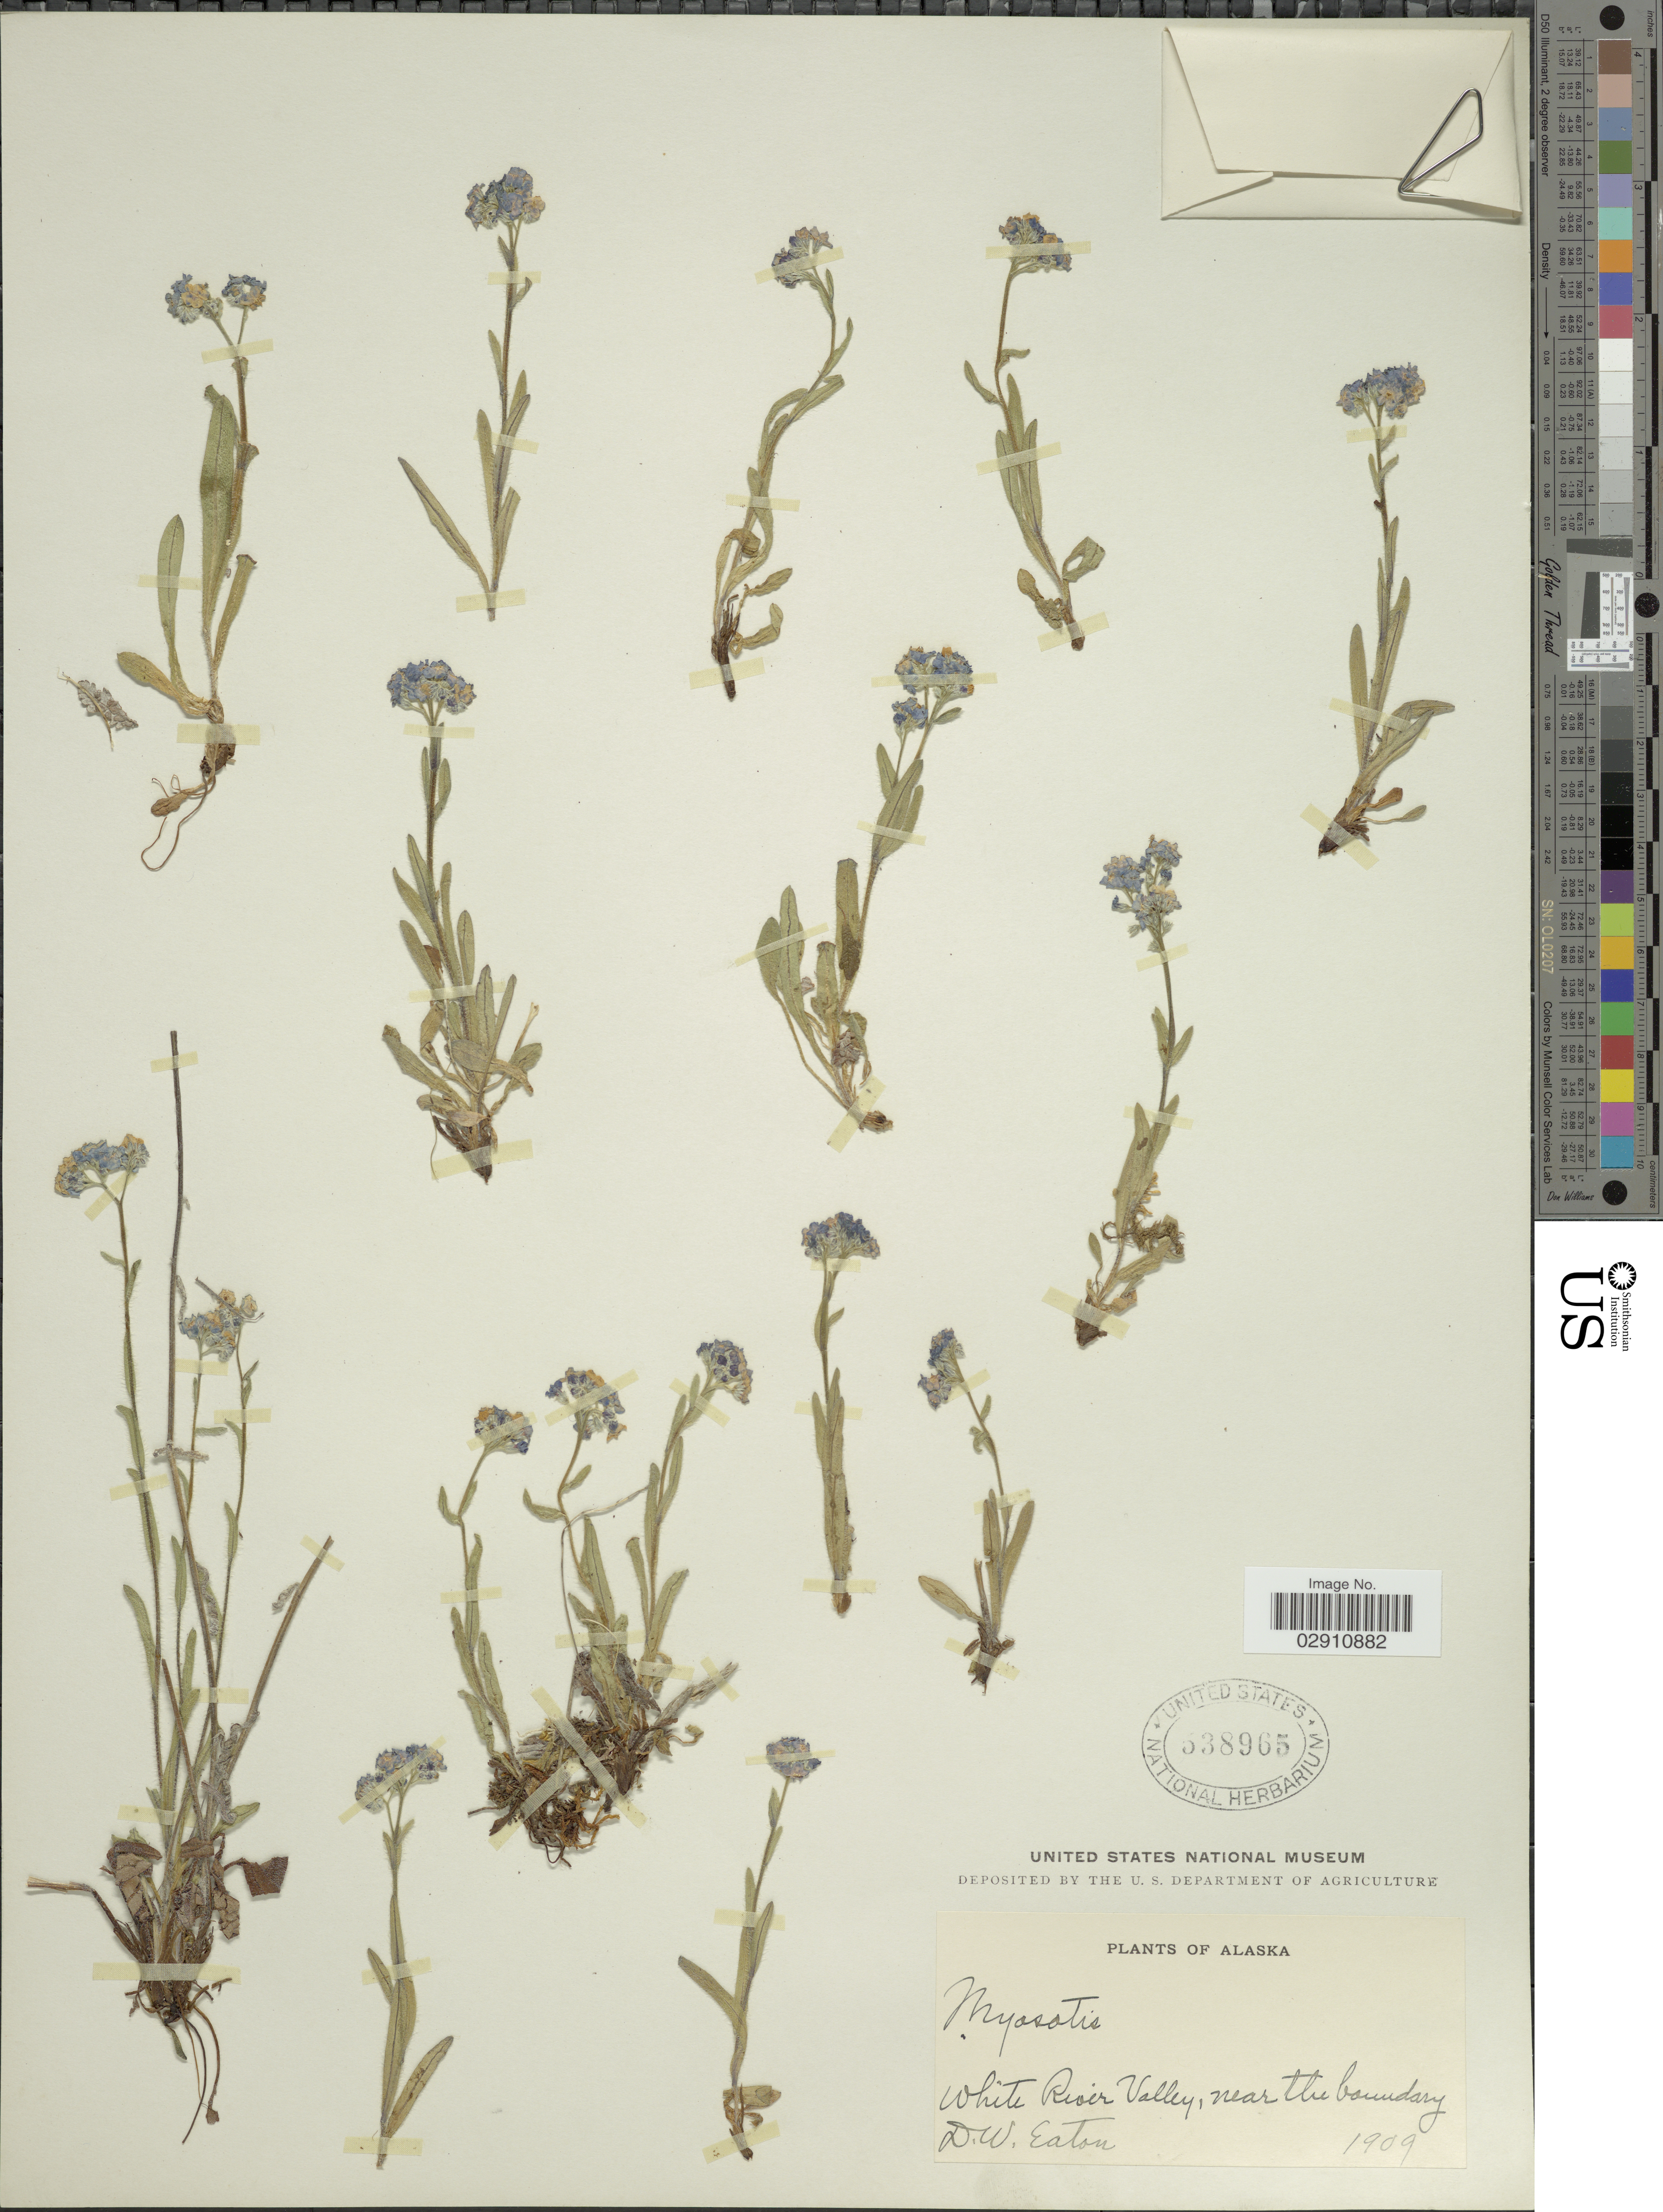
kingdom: Plantae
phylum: Tracheophyta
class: Magnoliopsida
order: Boraginales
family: Boraginaceae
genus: Myosotis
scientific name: Myosotis alpestris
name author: F.W. Schmidt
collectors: D. Eaton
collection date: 1909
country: United States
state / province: Alaska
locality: White River Valley, near the boundary.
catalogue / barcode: US 538965